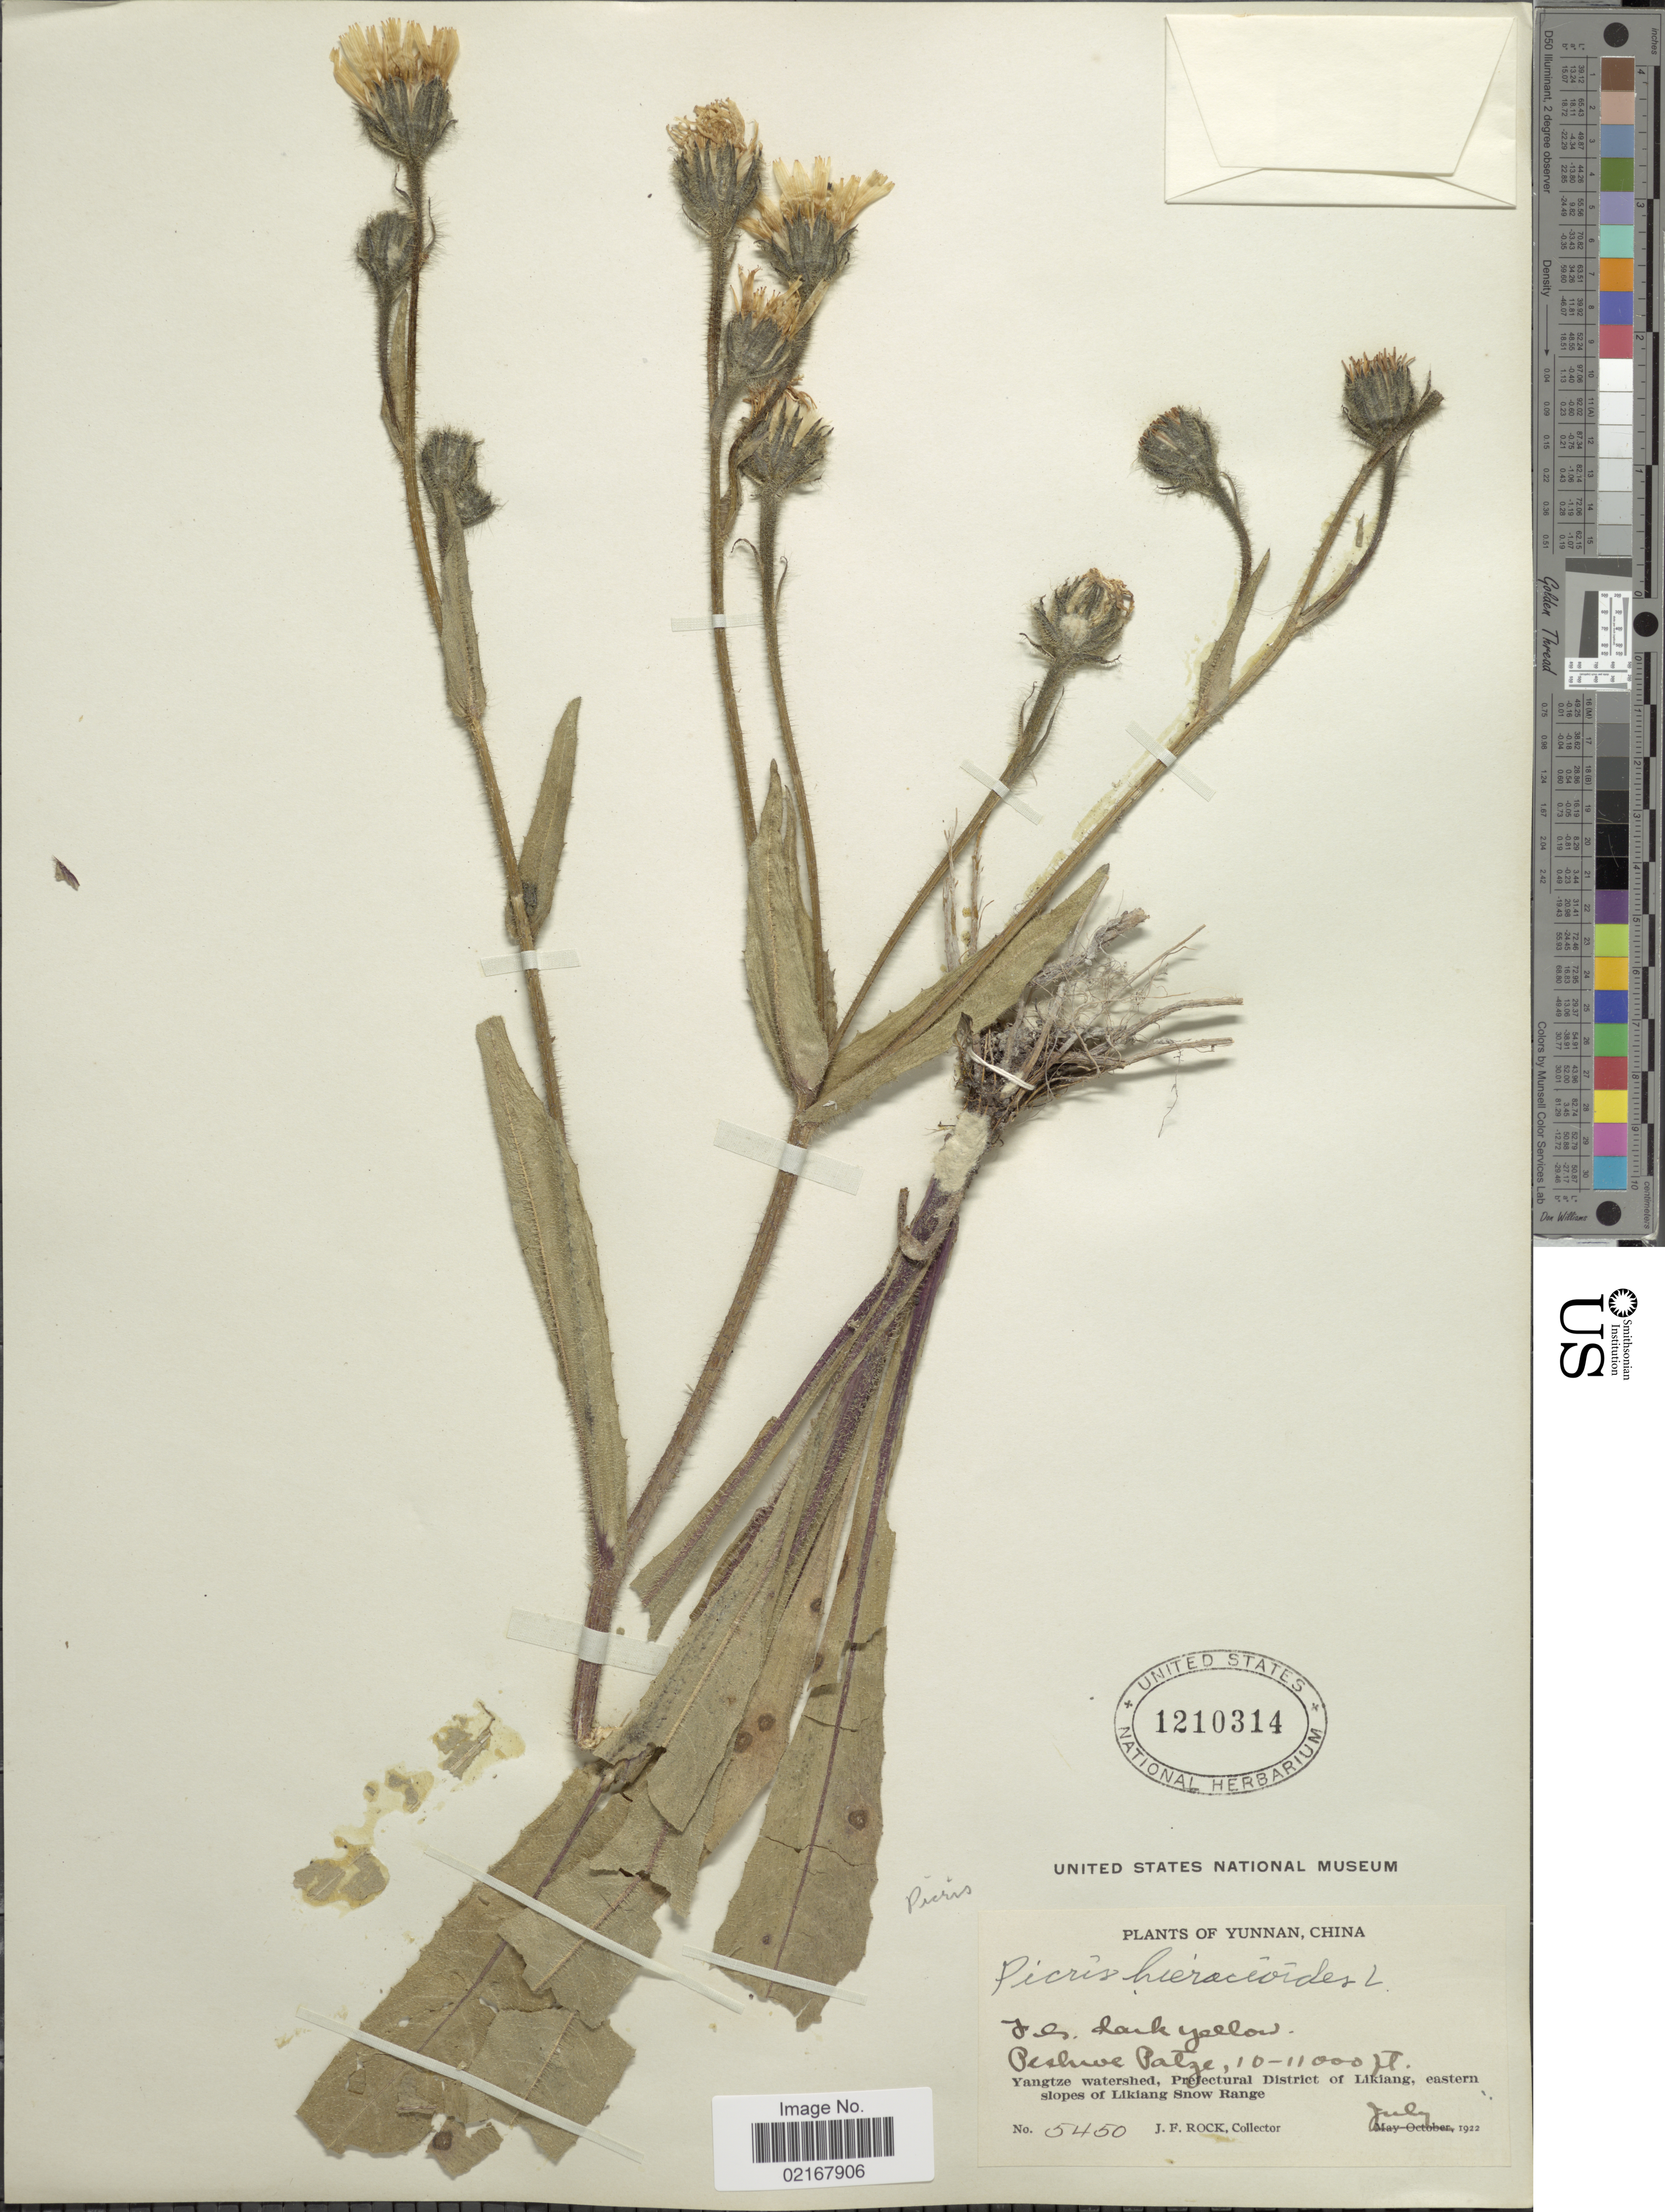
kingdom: Plantae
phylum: Tracheophyta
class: Magnoliopsida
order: Asterales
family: Asteraceae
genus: Picris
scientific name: Picris hieracioides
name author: L.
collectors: J. Rock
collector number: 5450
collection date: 1922-07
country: China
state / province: Yunnan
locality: Peshwe Patze, Yangtze watershed, Prefectural District of Likiang, eastern slopes of Likiang Snow Range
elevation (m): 3048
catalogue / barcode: US 1210314